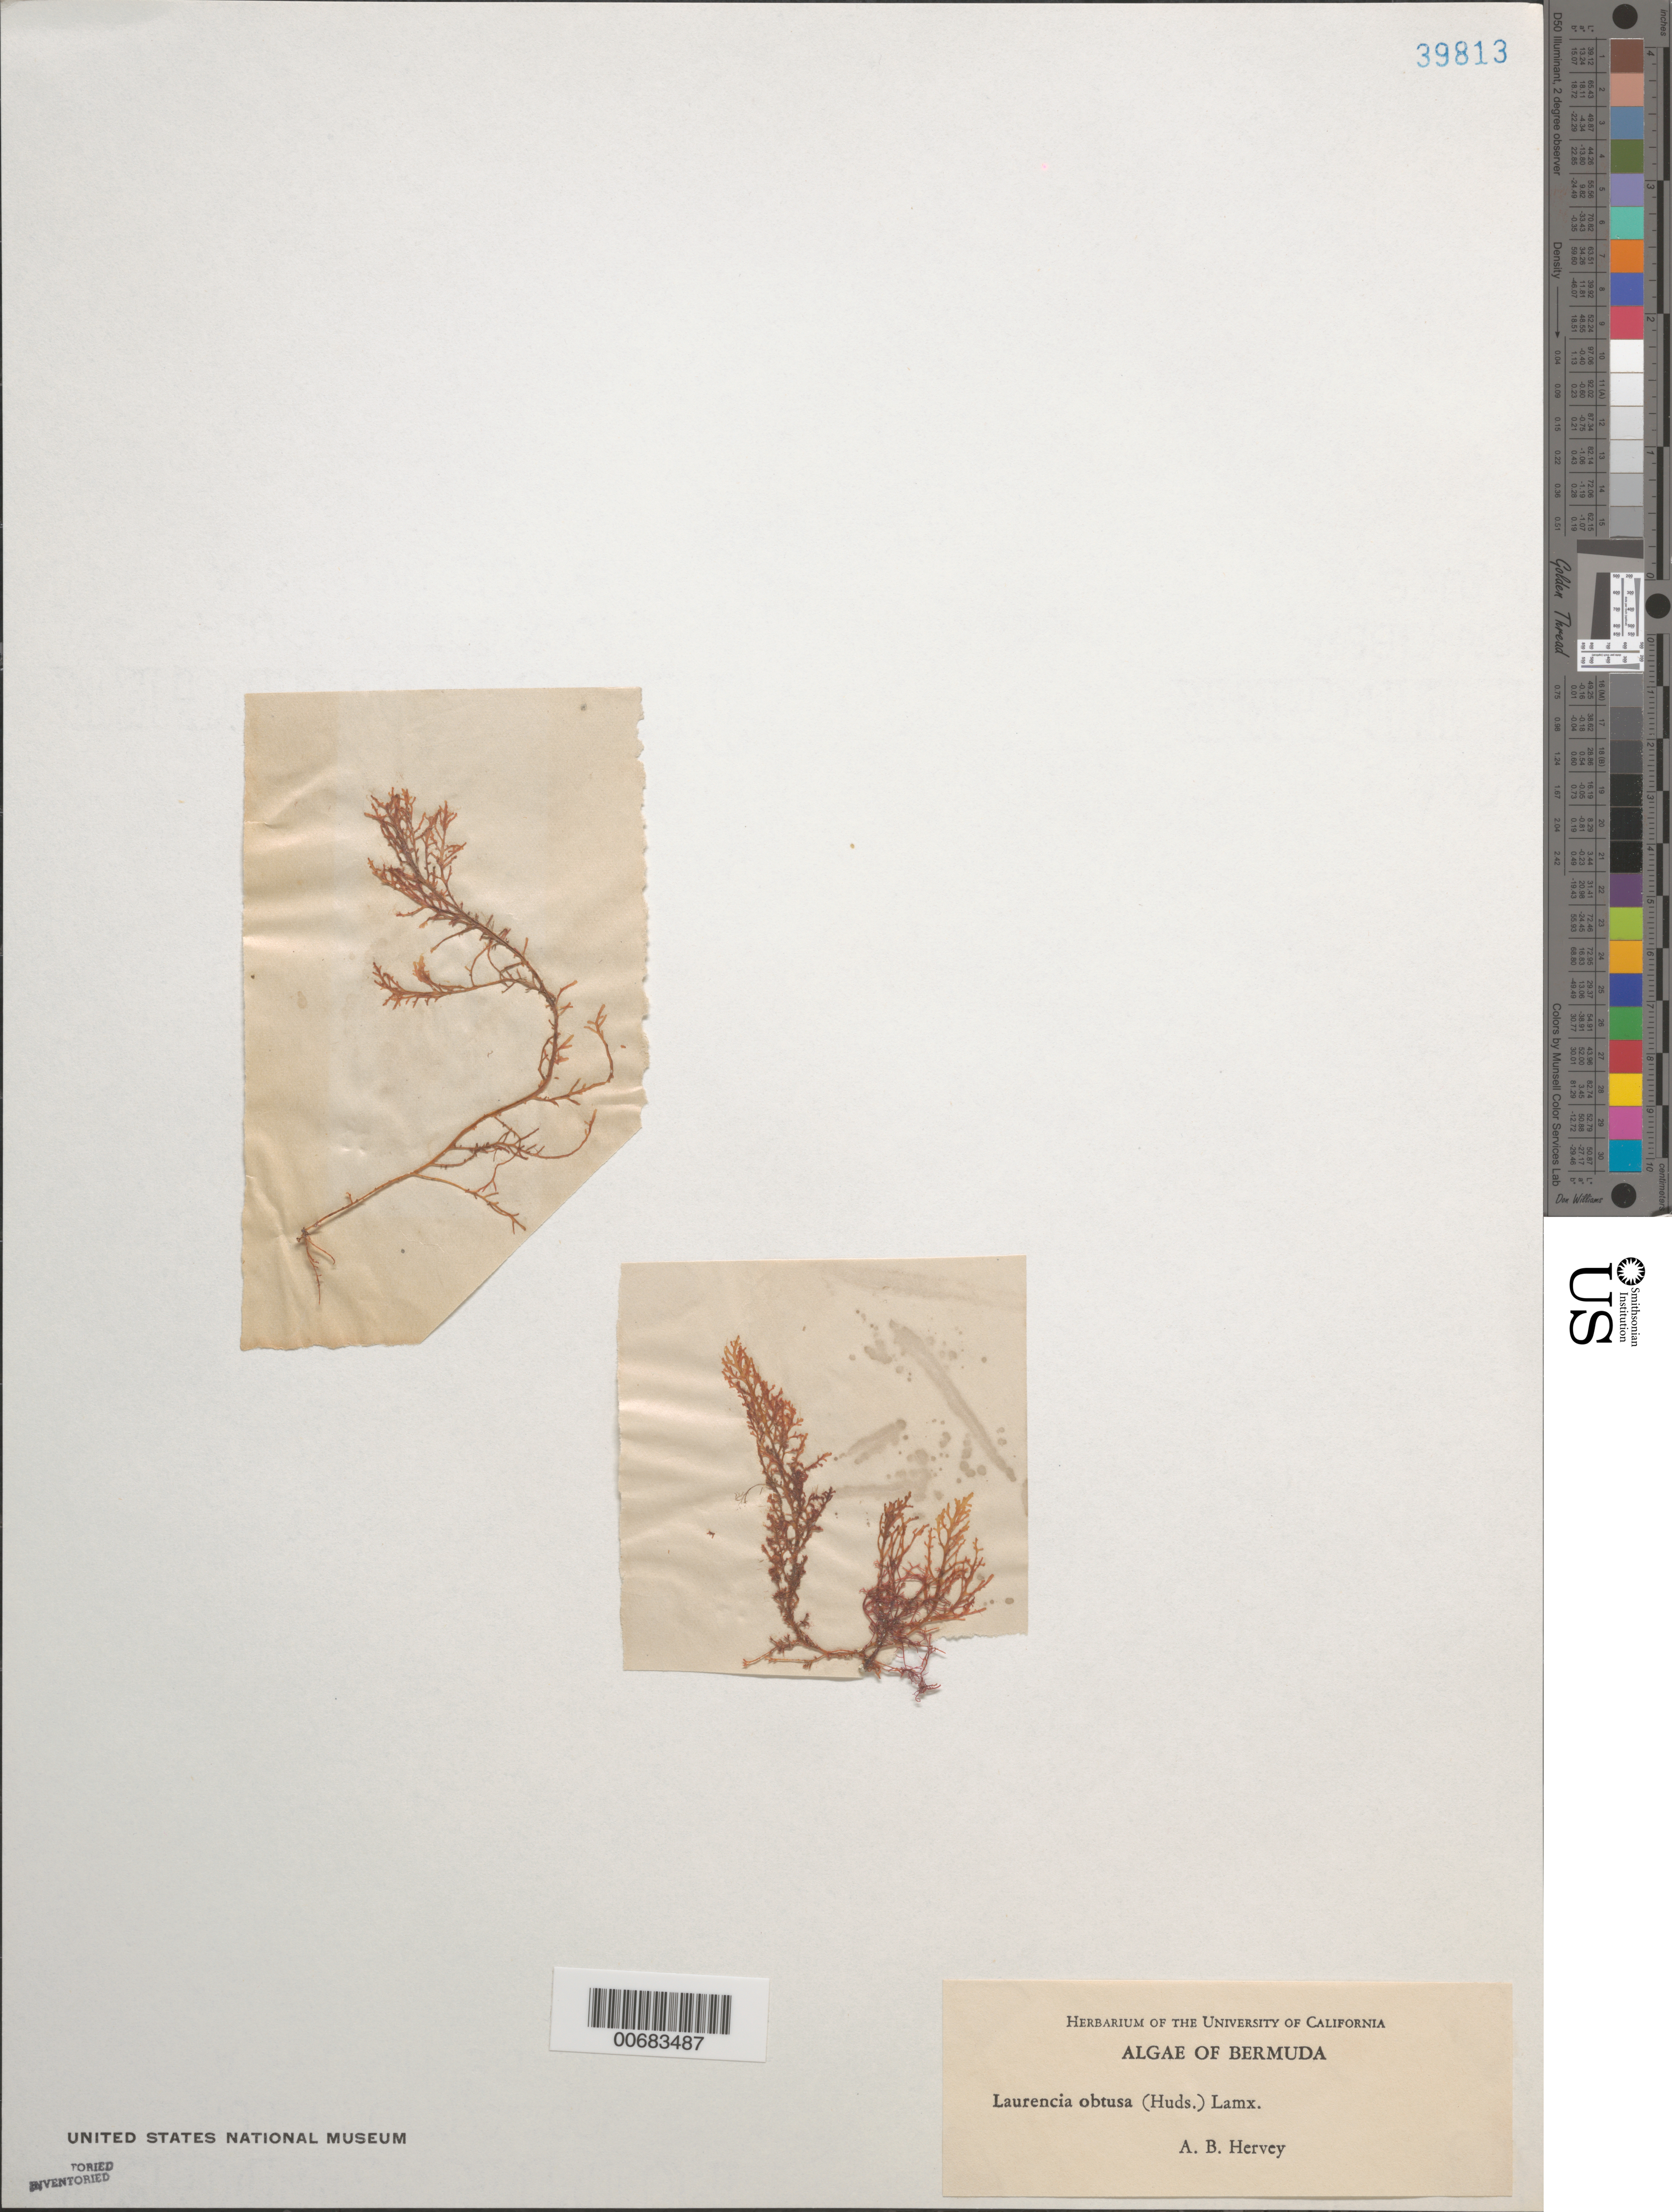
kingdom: Plantae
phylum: Rhodophyta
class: Florideophyceae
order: Ceramiales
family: Rhodomelaceae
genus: Laurencia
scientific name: Laurencia obtusa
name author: (Huds.) J.V.Lamouroux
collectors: A. B. Hervey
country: Bermuda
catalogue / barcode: US 39813